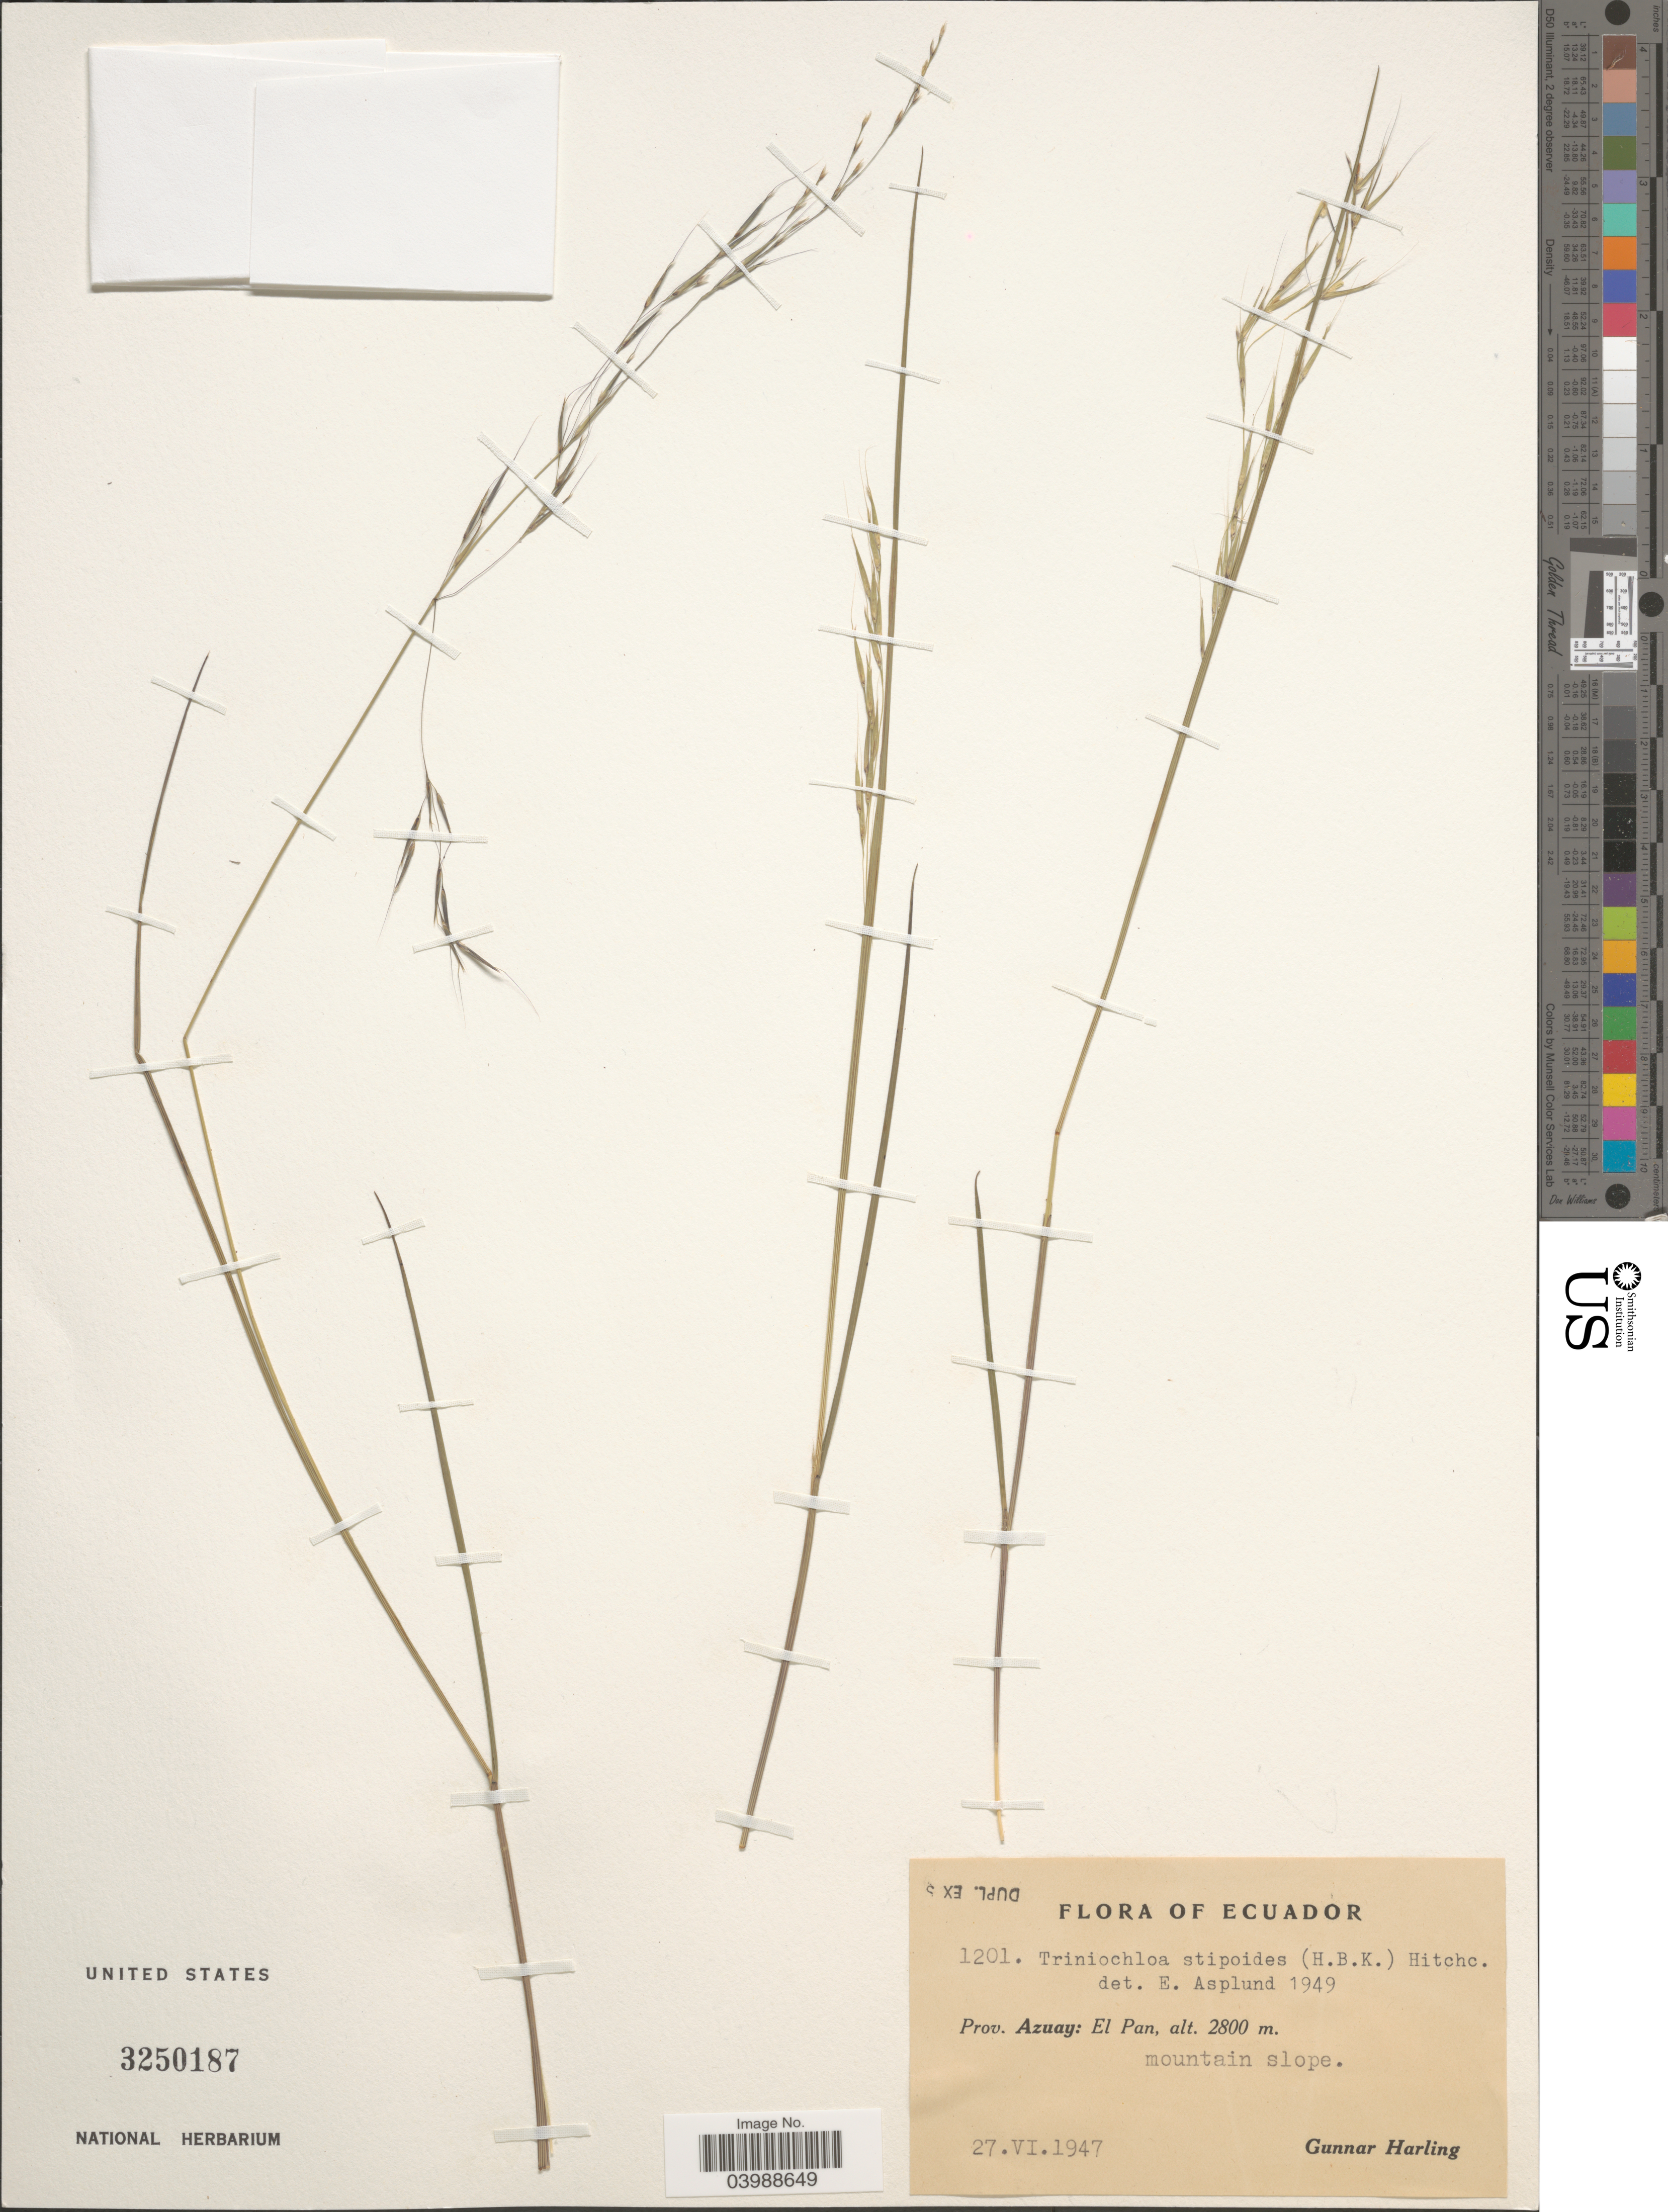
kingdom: Plantae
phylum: Tracheophyta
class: Liliopsida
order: Poales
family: Poaceae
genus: Triniochloa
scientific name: Triniochloa stipoides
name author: (Kunth) Hitchc.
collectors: G. Harling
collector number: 1201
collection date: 1947-06-27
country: Ecuador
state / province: Azuay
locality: El Pan.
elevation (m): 2800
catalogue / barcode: US 3250187